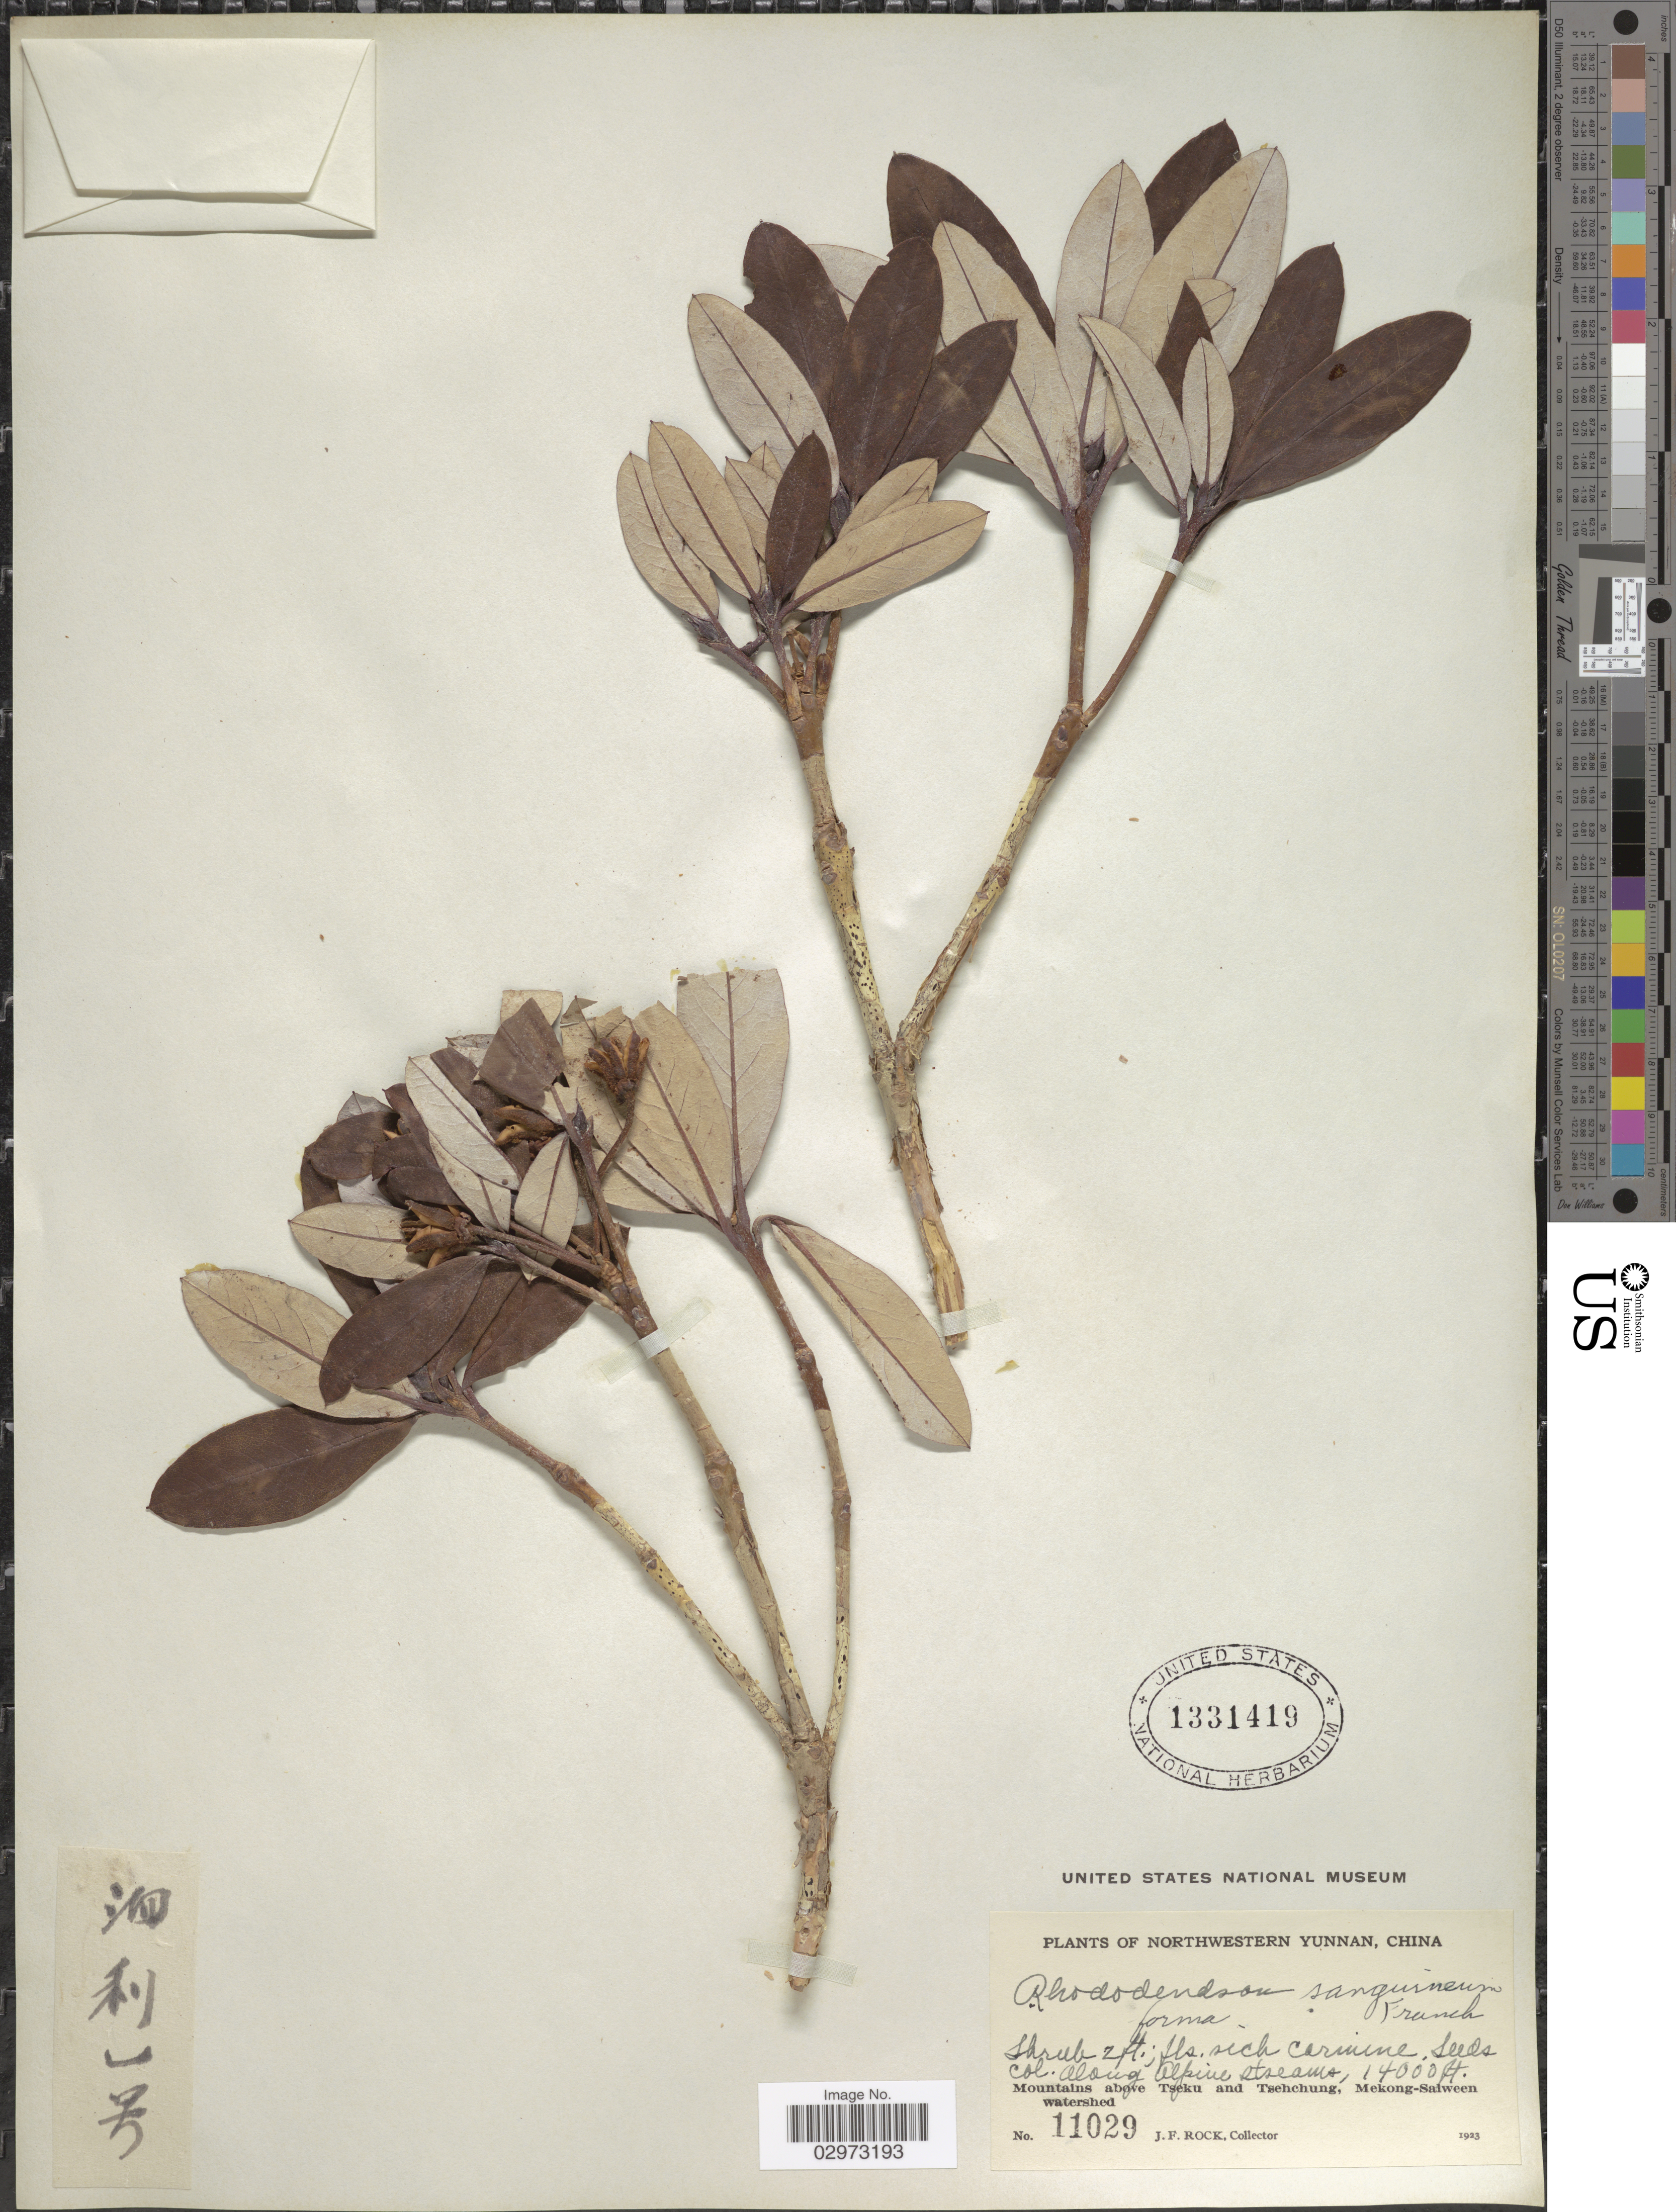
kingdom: Plantae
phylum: Tracheophyta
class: Magnoliopsida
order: Ericales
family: Ericaceae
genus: Rhododendron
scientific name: Rhododendron sanguineum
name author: Franch.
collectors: J. Rock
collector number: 11029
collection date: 1923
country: China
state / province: Yunnan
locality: Northwestern Yunnan. Along alpine streams. Mountains above Tseku and Tsehchung, Mekong-Salween watershed.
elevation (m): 4267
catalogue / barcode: US 1331419